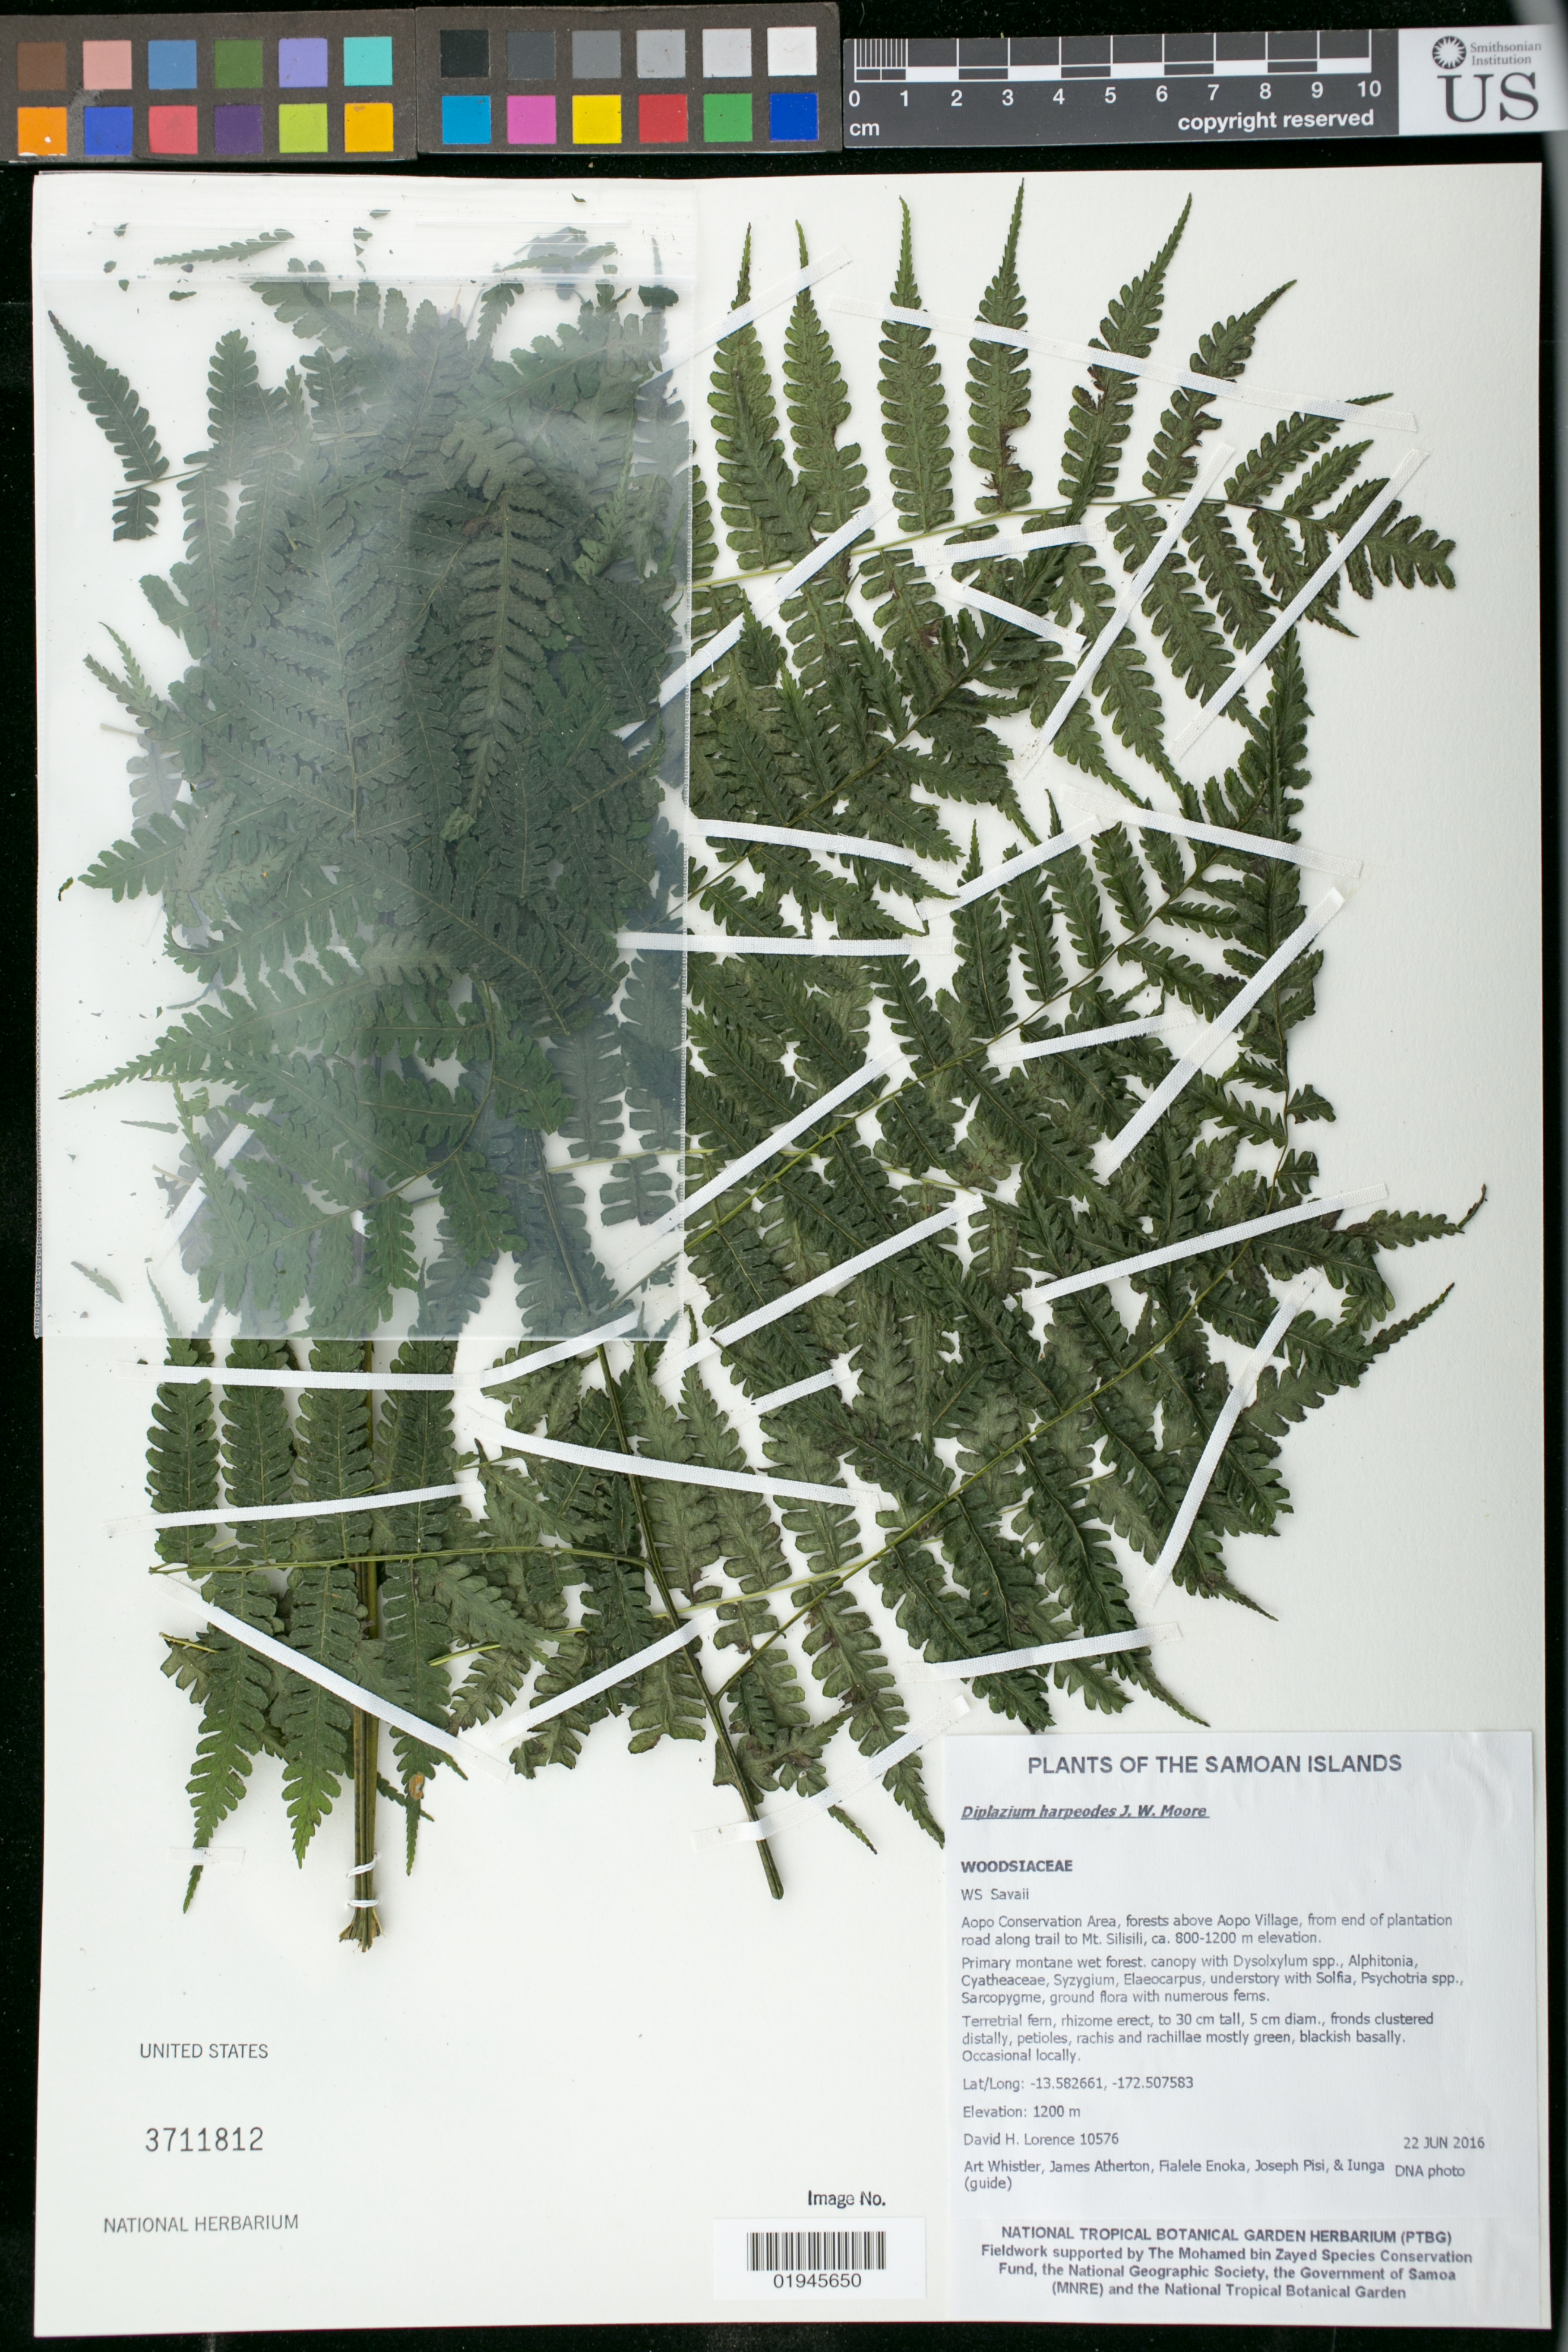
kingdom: Plantae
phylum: Tracheophyta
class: Polypodiopsida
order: Polypodiales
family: Athyriaceae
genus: Diplazium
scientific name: Diplazium harpeodes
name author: T. Moore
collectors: D. Lorence, A. Whistler, J. Atherton, F. Enoka & J. Pisi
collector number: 10576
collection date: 2016-06-22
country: Samoa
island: Savai'i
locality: Aopo Conservation Area, forests above Aopo Village, from end of plantation road along trail to Mt. Silisili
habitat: Primary montane wet forest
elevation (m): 1200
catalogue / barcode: US 3711812